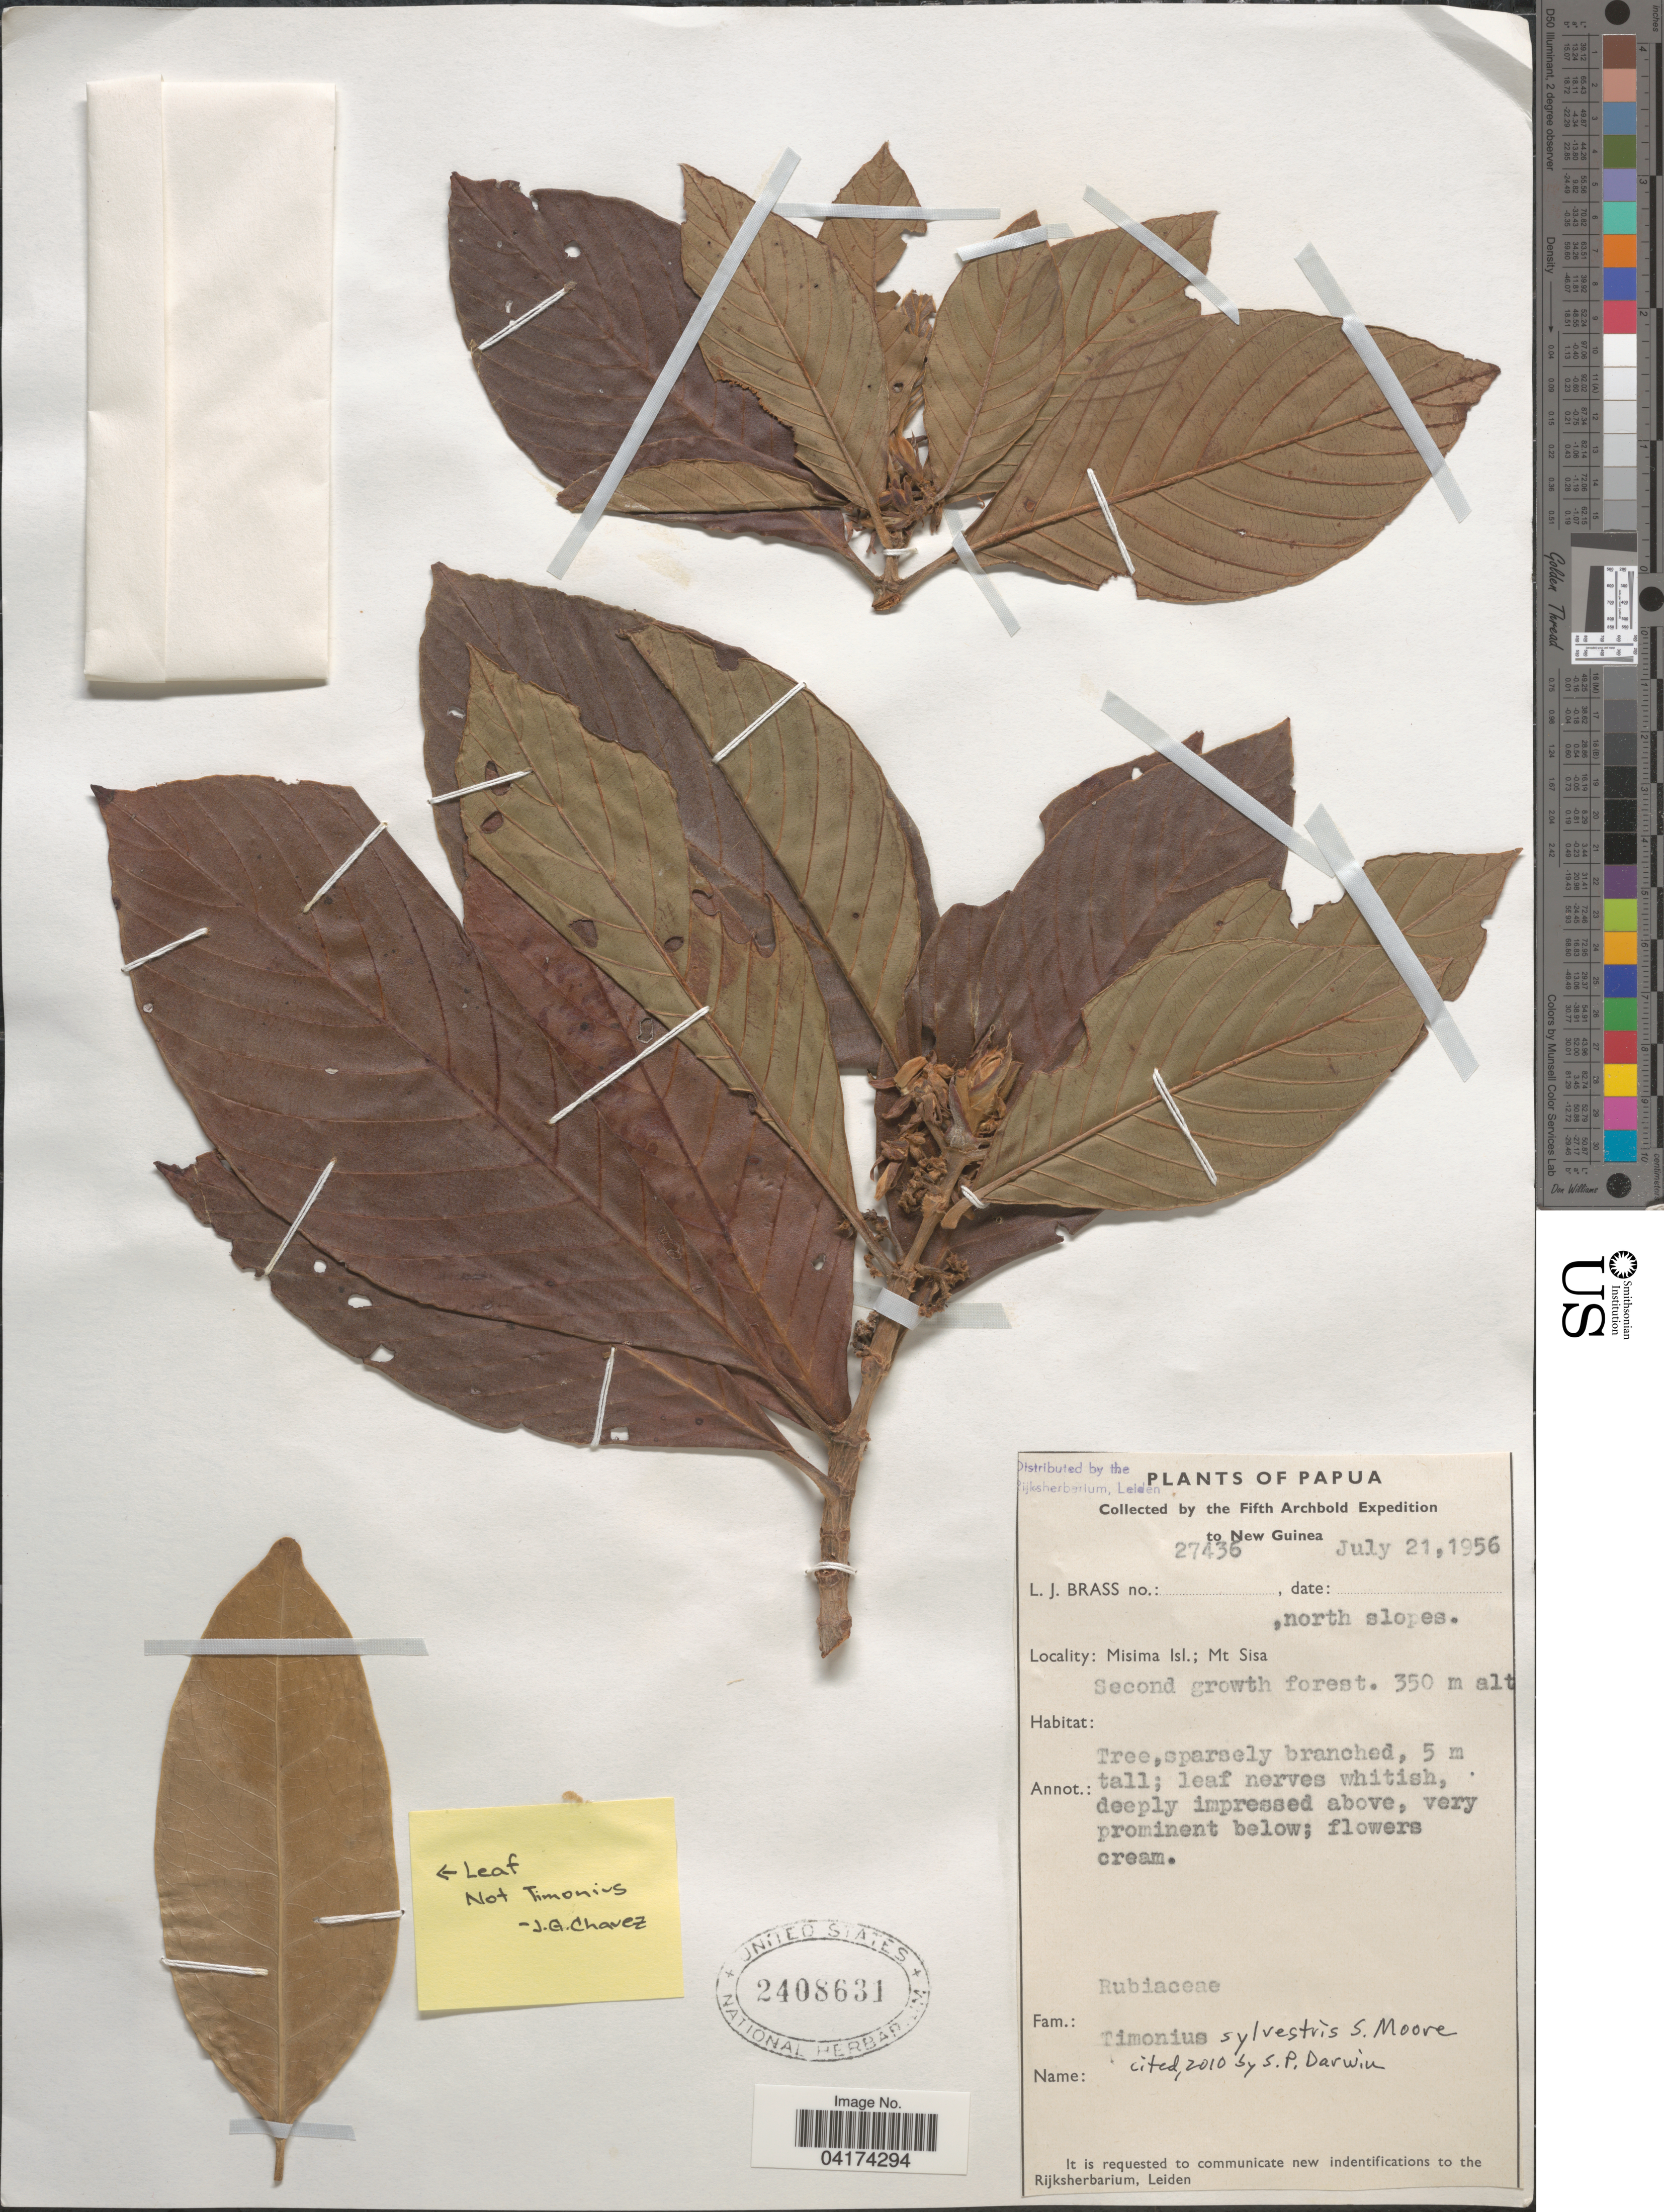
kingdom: Plantae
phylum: Tracheophyta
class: Magnoliopsida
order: Gentianales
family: Rubiaceae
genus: Timonius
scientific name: Timonius sylvestris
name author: S. Moore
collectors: L. J. Brass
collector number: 27436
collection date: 1956-07-21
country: Papua New Guinea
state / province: Milne Bay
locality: The Fifth Archbold Expedition to New Guinea. Misima Isl.; Mt Sisa.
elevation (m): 350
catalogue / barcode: US 2408631